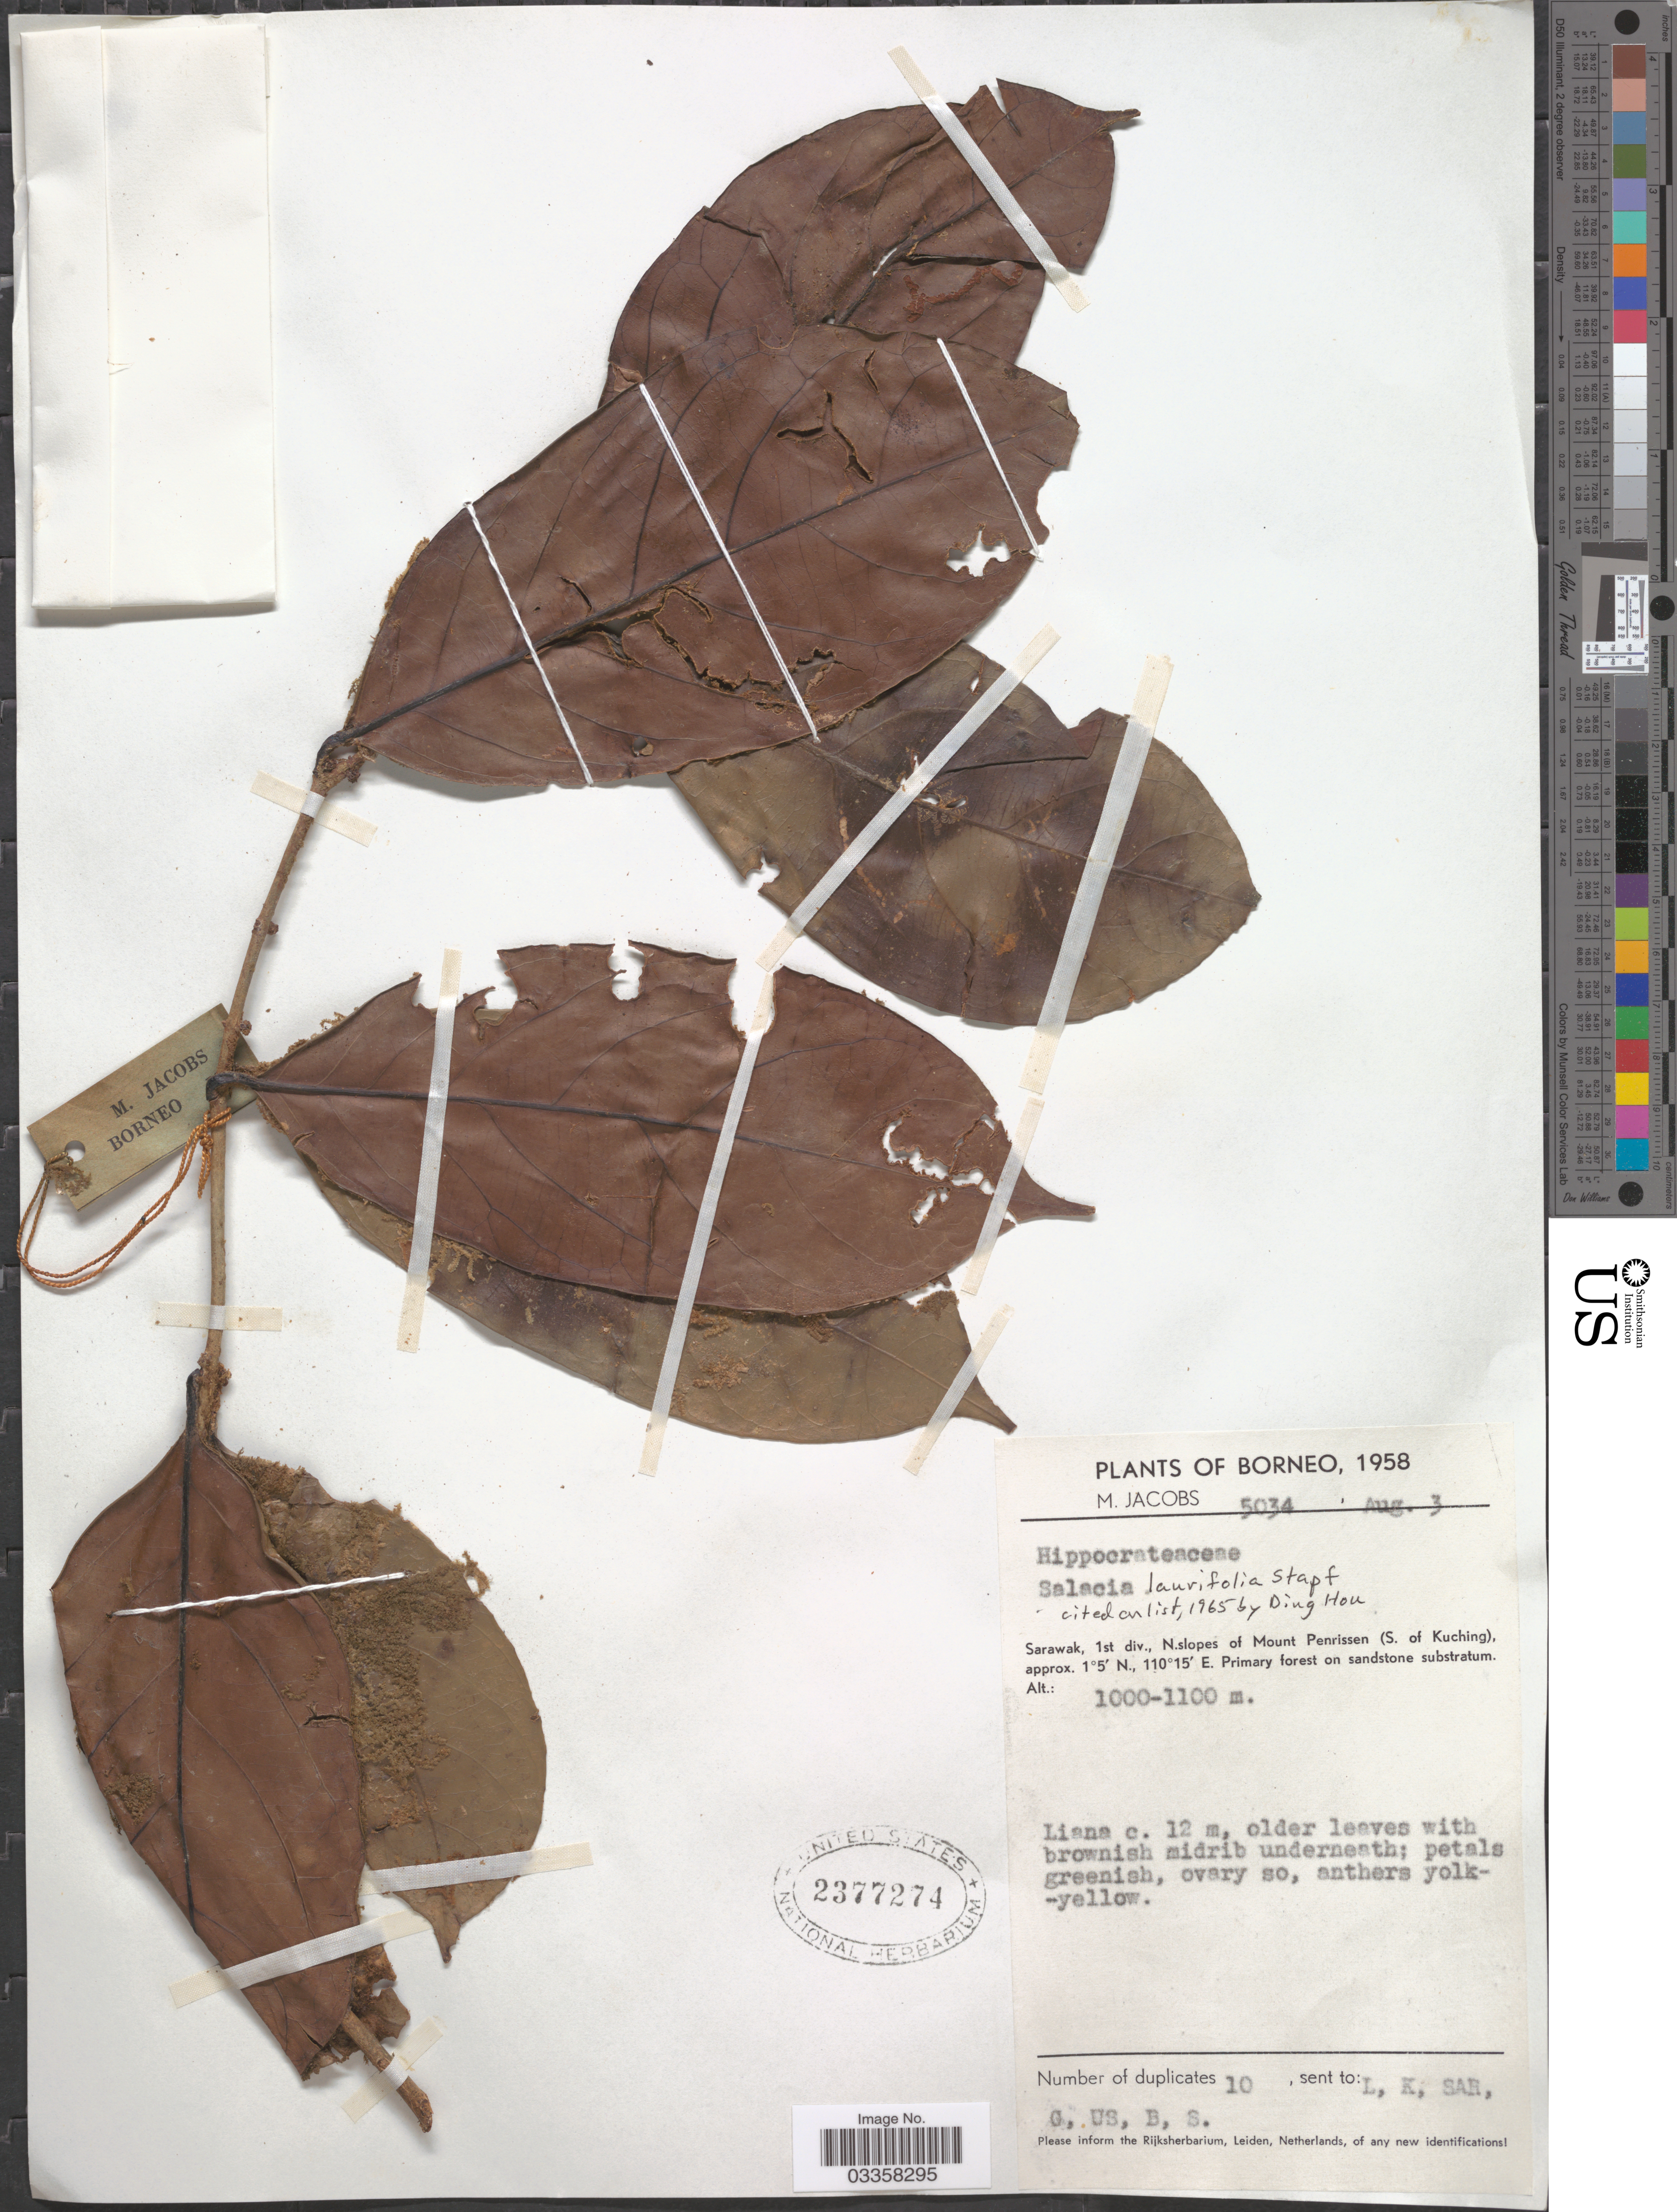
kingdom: Plantae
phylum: Tracheophyta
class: Magnoliopsida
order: Celastrales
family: Celastraceae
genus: Salacia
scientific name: Salacia laurifolia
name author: Stapf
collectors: M. Jacobs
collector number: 5034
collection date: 1958-08-03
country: Malaysia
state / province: Sarawak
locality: Borneo. 1st div., N.slopes of Mount Penrissen (S. of Kuching).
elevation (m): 1000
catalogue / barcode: US 2377274